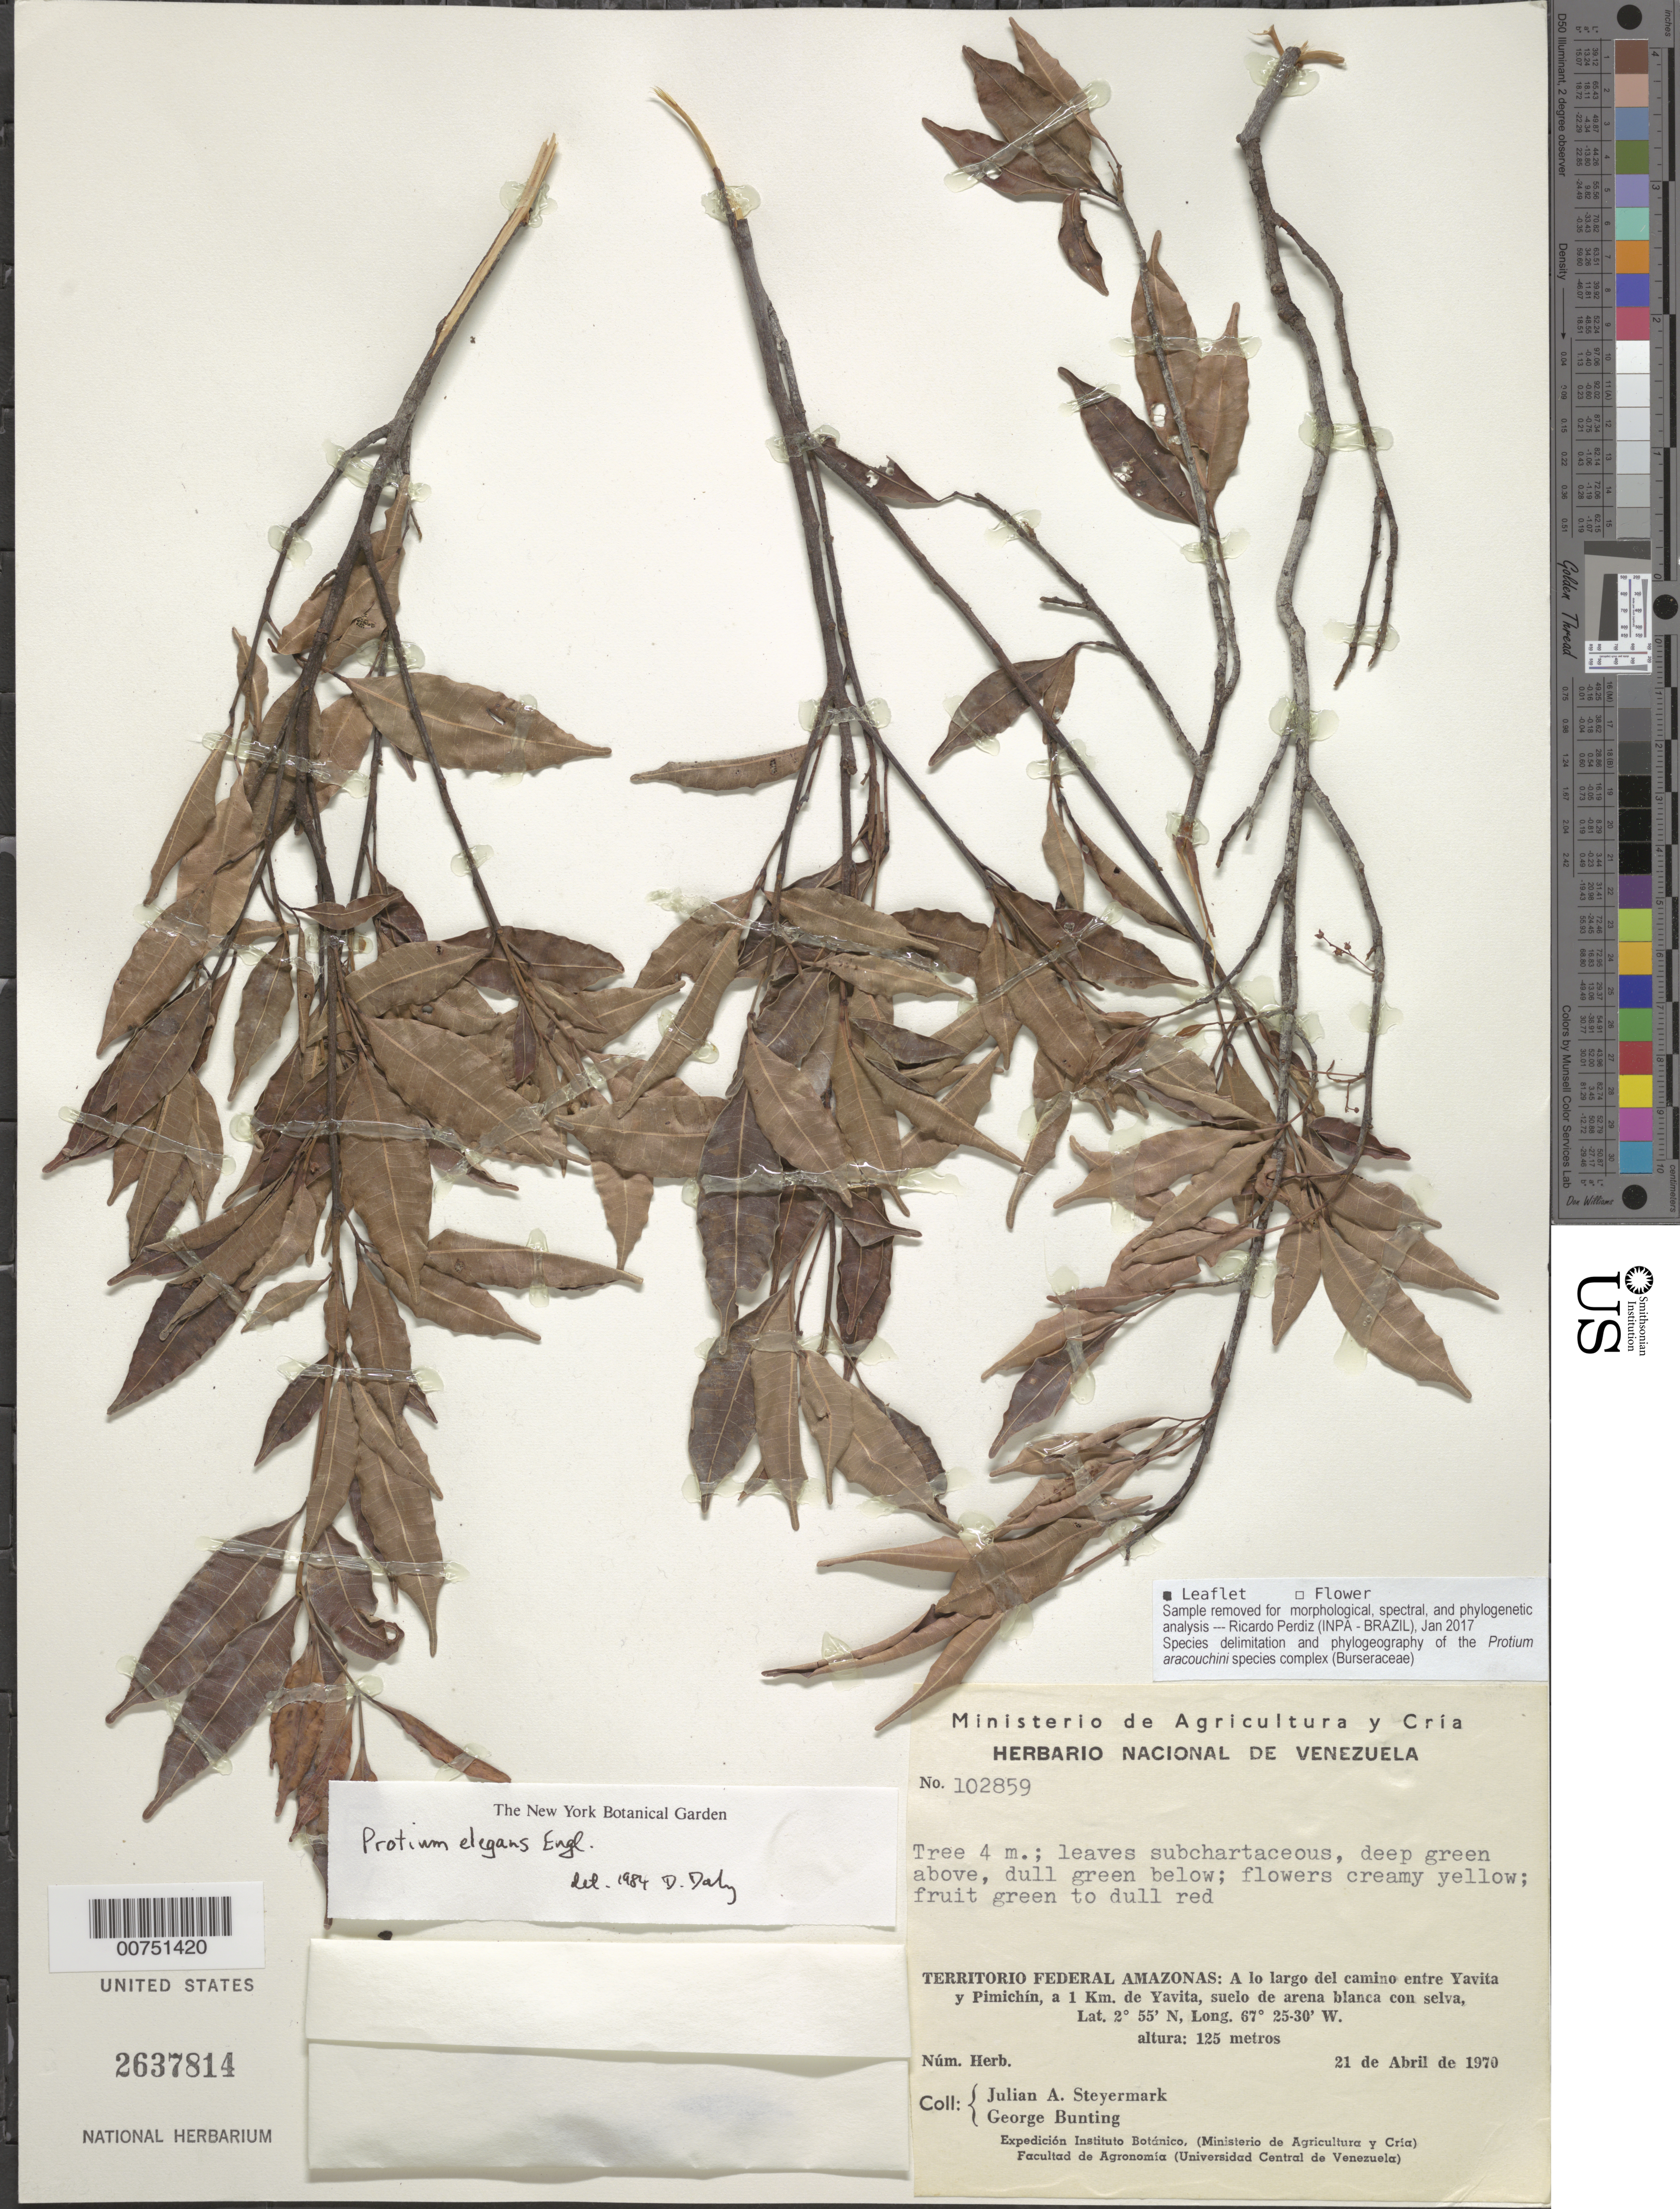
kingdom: Plantae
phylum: Tracheophyta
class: Magnoliopsida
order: Sapindales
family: Burseraceae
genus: Protium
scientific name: Protium elegans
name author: Engl.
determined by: Daly, D. C.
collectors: J. Steyermark & G. S. Bunting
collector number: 102859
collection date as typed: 21-Apr-70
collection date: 1970-04-21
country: Venezuela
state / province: Amazonas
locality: Yavita-Pimichín, 1 km de Yavita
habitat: Suelo de arena blanca con selva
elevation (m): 125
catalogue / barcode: US 2637814